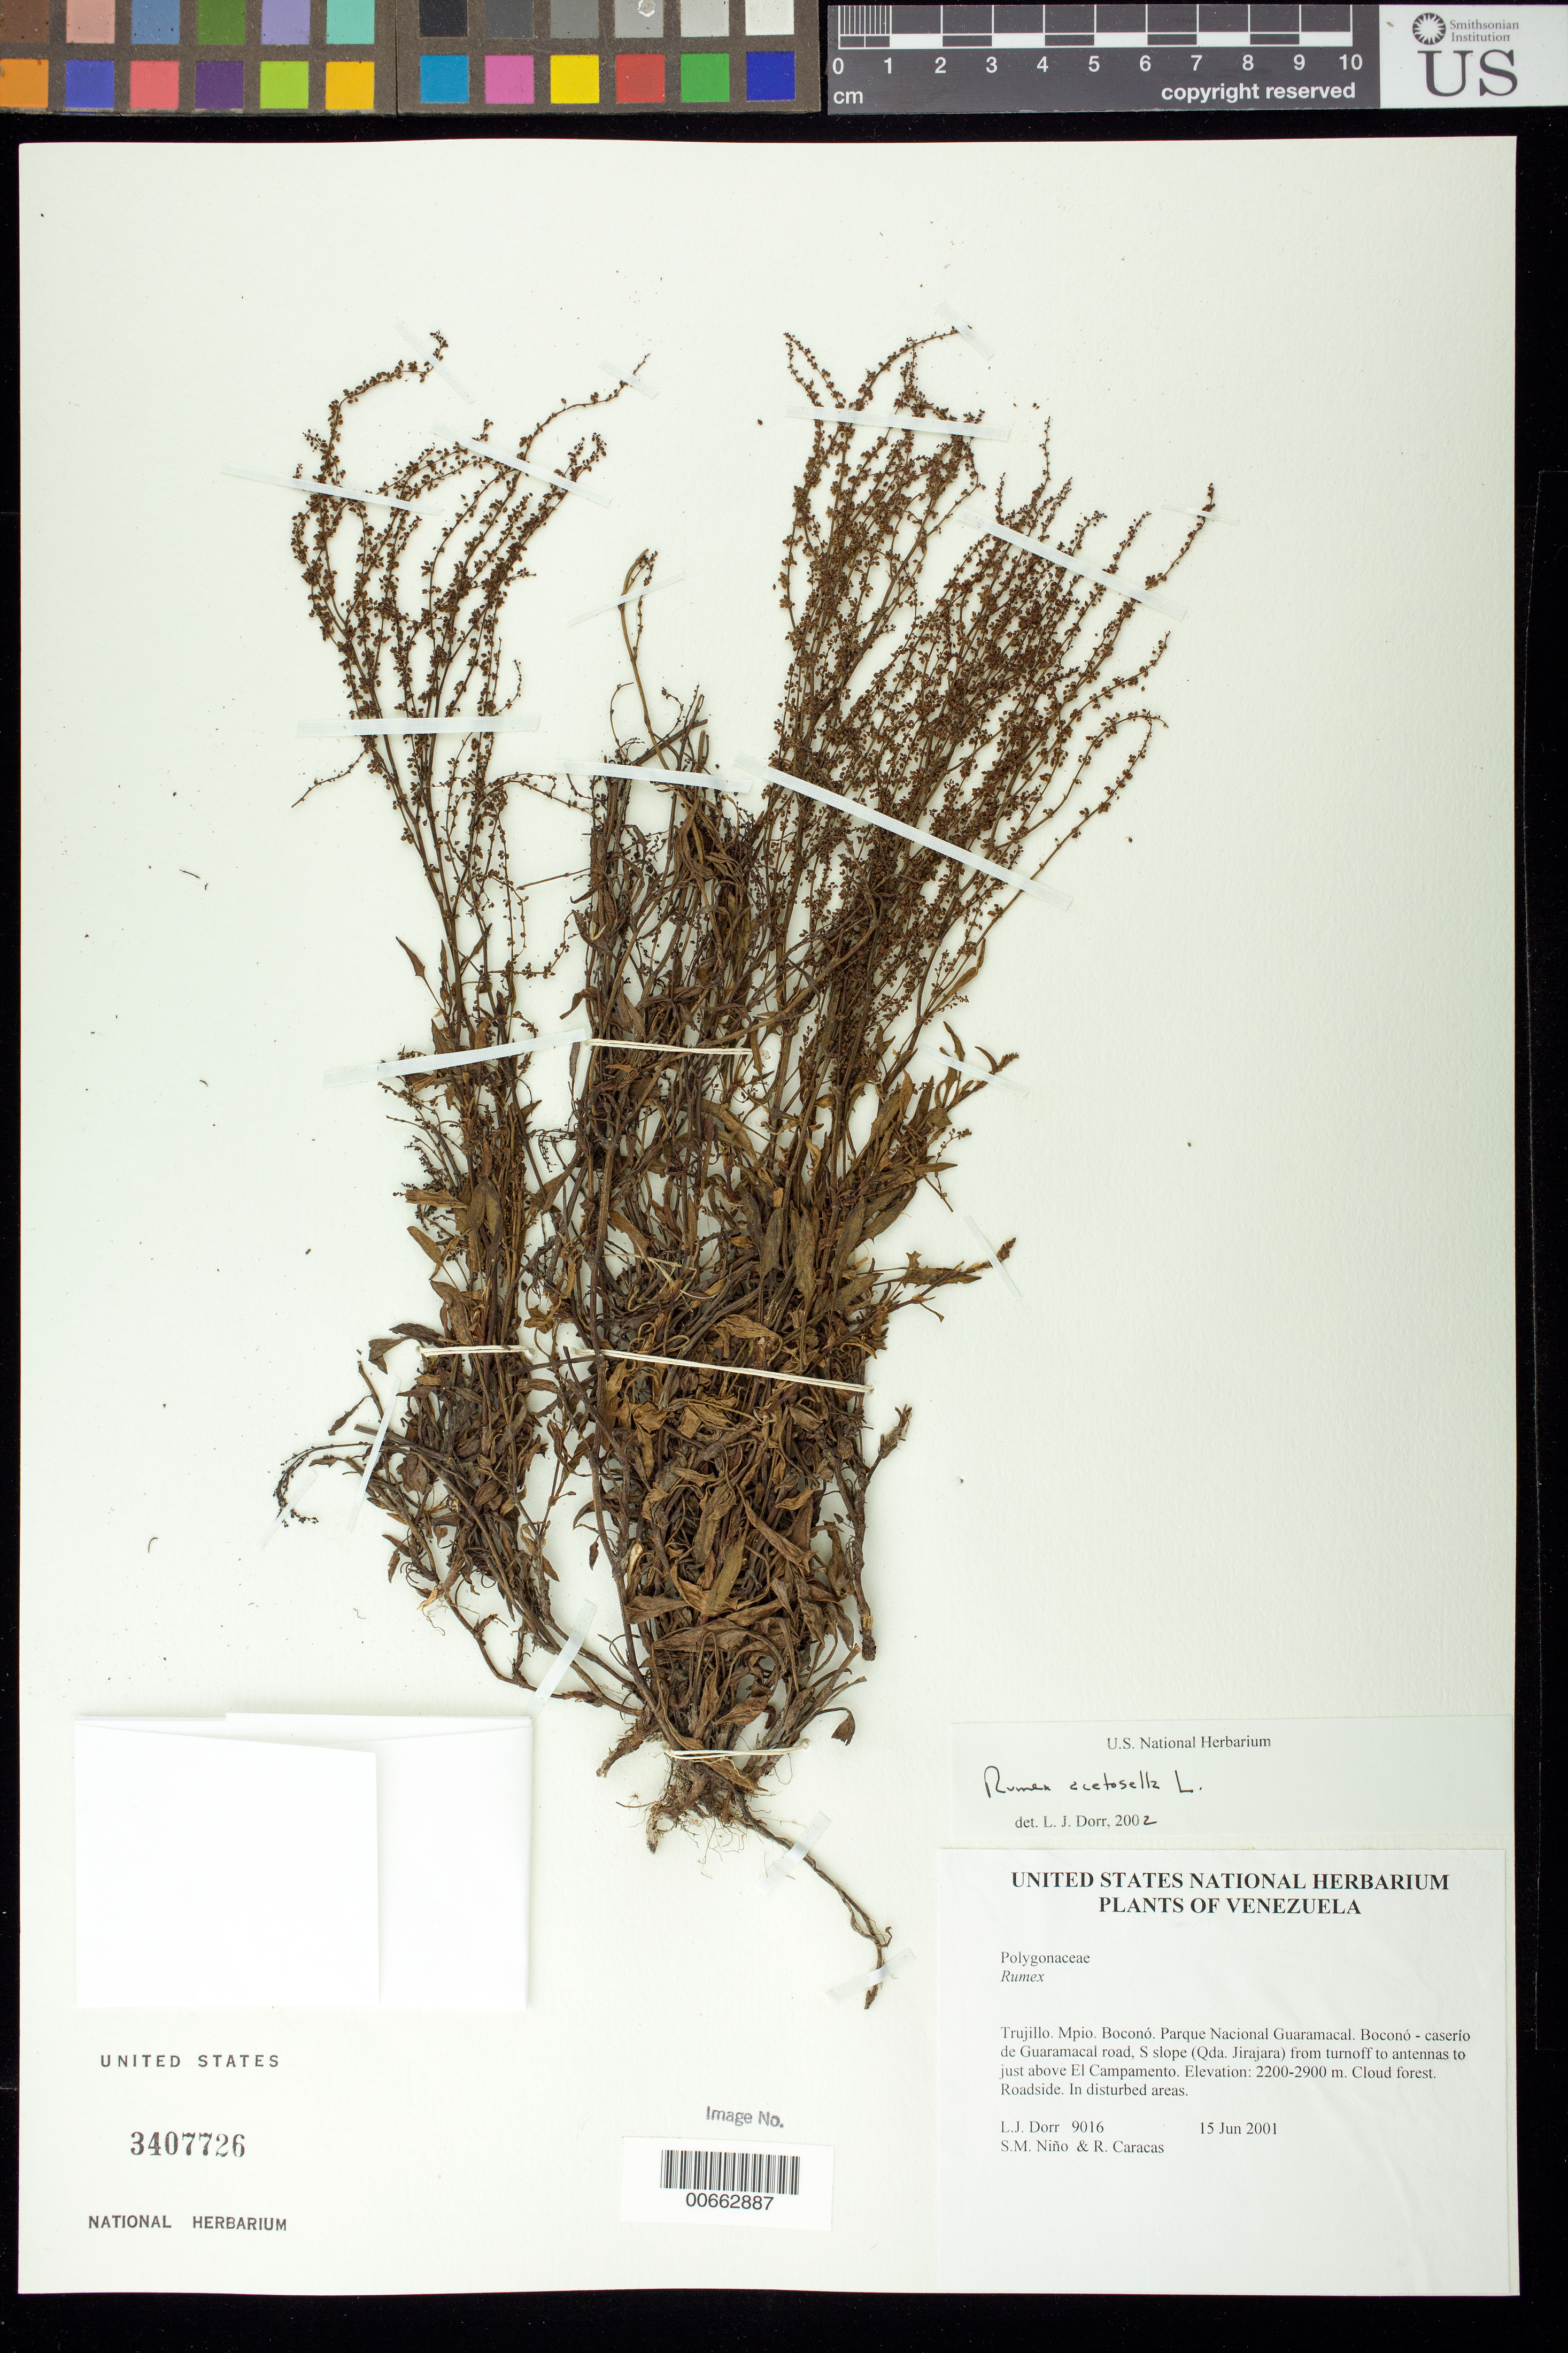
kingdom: Plantae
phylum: Tracheophyta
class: Magnoliopsida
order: Caryophyllales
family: Polygonaceae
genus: Rumex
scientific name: Rumex acetosella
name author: L.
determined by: Dorr, L. J., (BOT), Smithsonian Institution - National Museum of Natural History (UNITED STATES)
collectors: L. J. Dorr, S. M. Niño & R. Caracas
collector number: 9016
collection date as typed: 15 Jun 2001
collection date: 2001-06-15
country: Venezuela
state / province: Trujillo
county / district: Boconó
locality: Parque Nacional Guaramacal. Boconó-caserío de Guaramacal road, S slope (Qda. Jirajara) from turnoff to antennas to just above El Campamento.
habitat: Cloud forest.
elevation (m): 2200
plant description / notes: AAU, CTES, PORT, US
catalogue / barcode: US 3407726